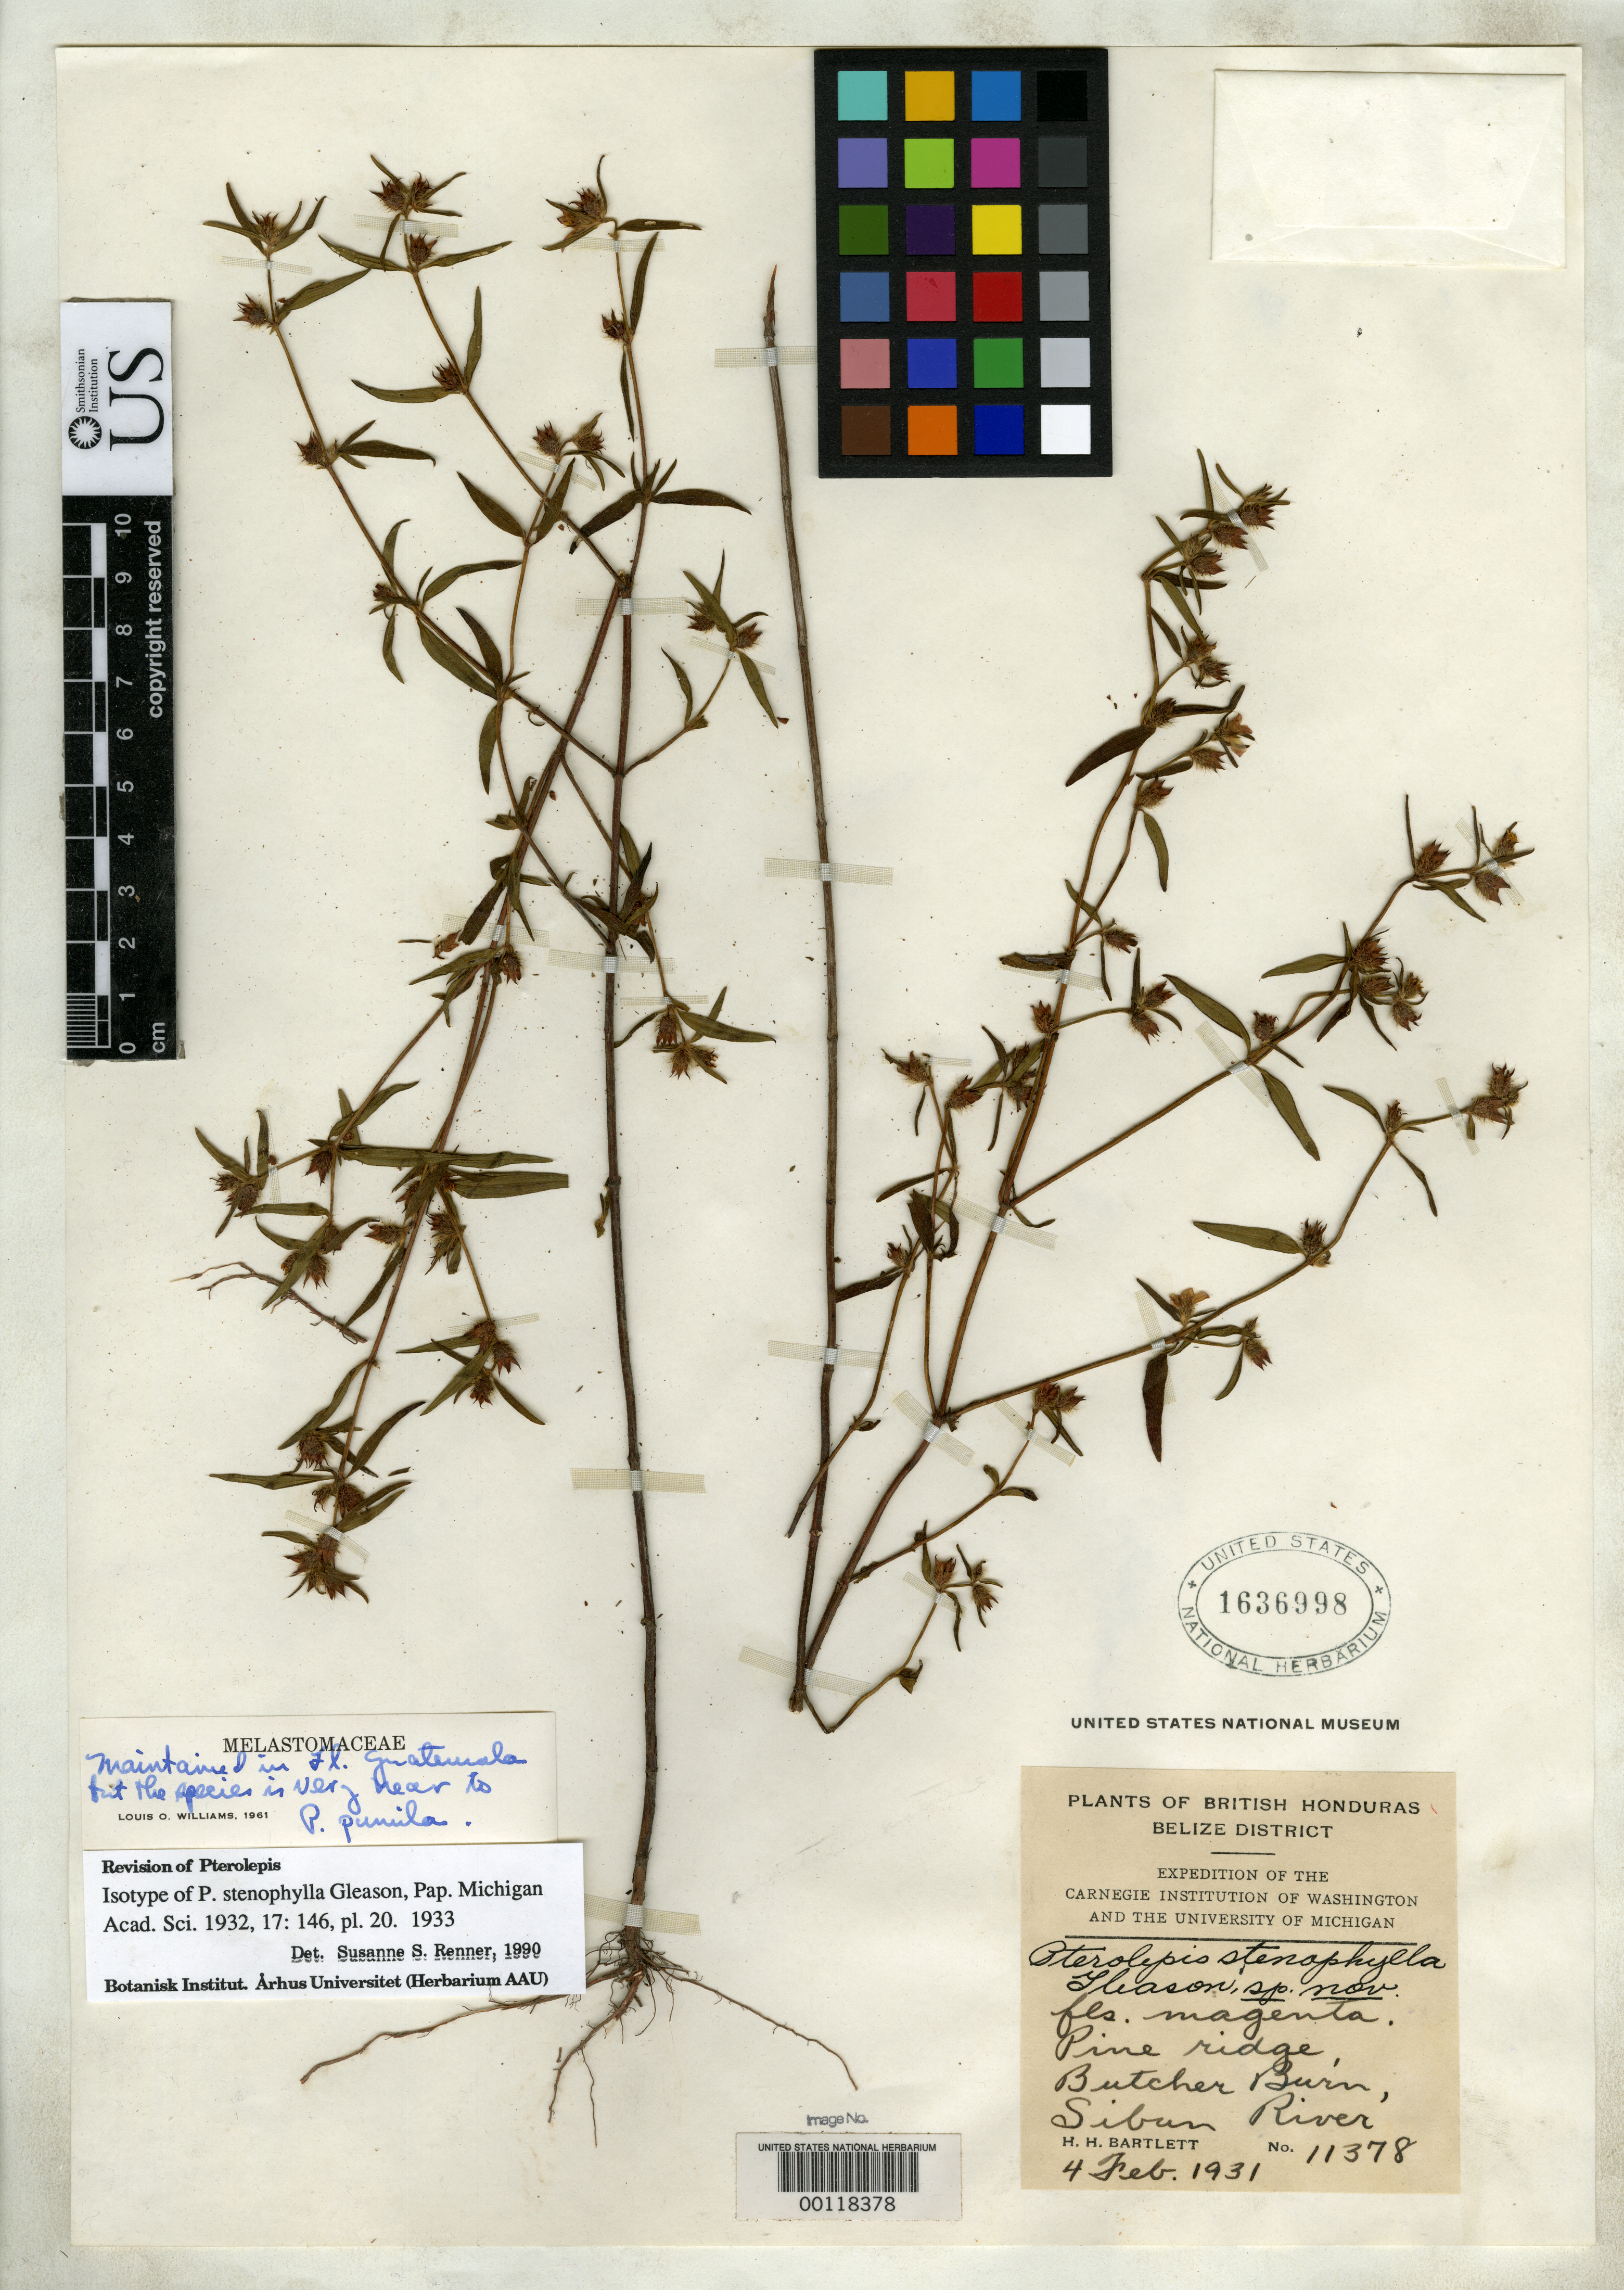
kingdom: Plantae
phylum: Tracheophyta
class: Magnoliopsida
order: Myrtales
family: Melastomataceae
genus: Pterolepis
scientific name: Pterolepis stenophylla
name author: Gleason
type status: Isotype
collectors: H. H. Bartlett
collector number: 11378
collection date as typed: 04 Feb 1931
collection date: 1931-02-04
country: Belize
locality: Butcher Burn, Sibun River.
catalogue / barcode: US 1636998